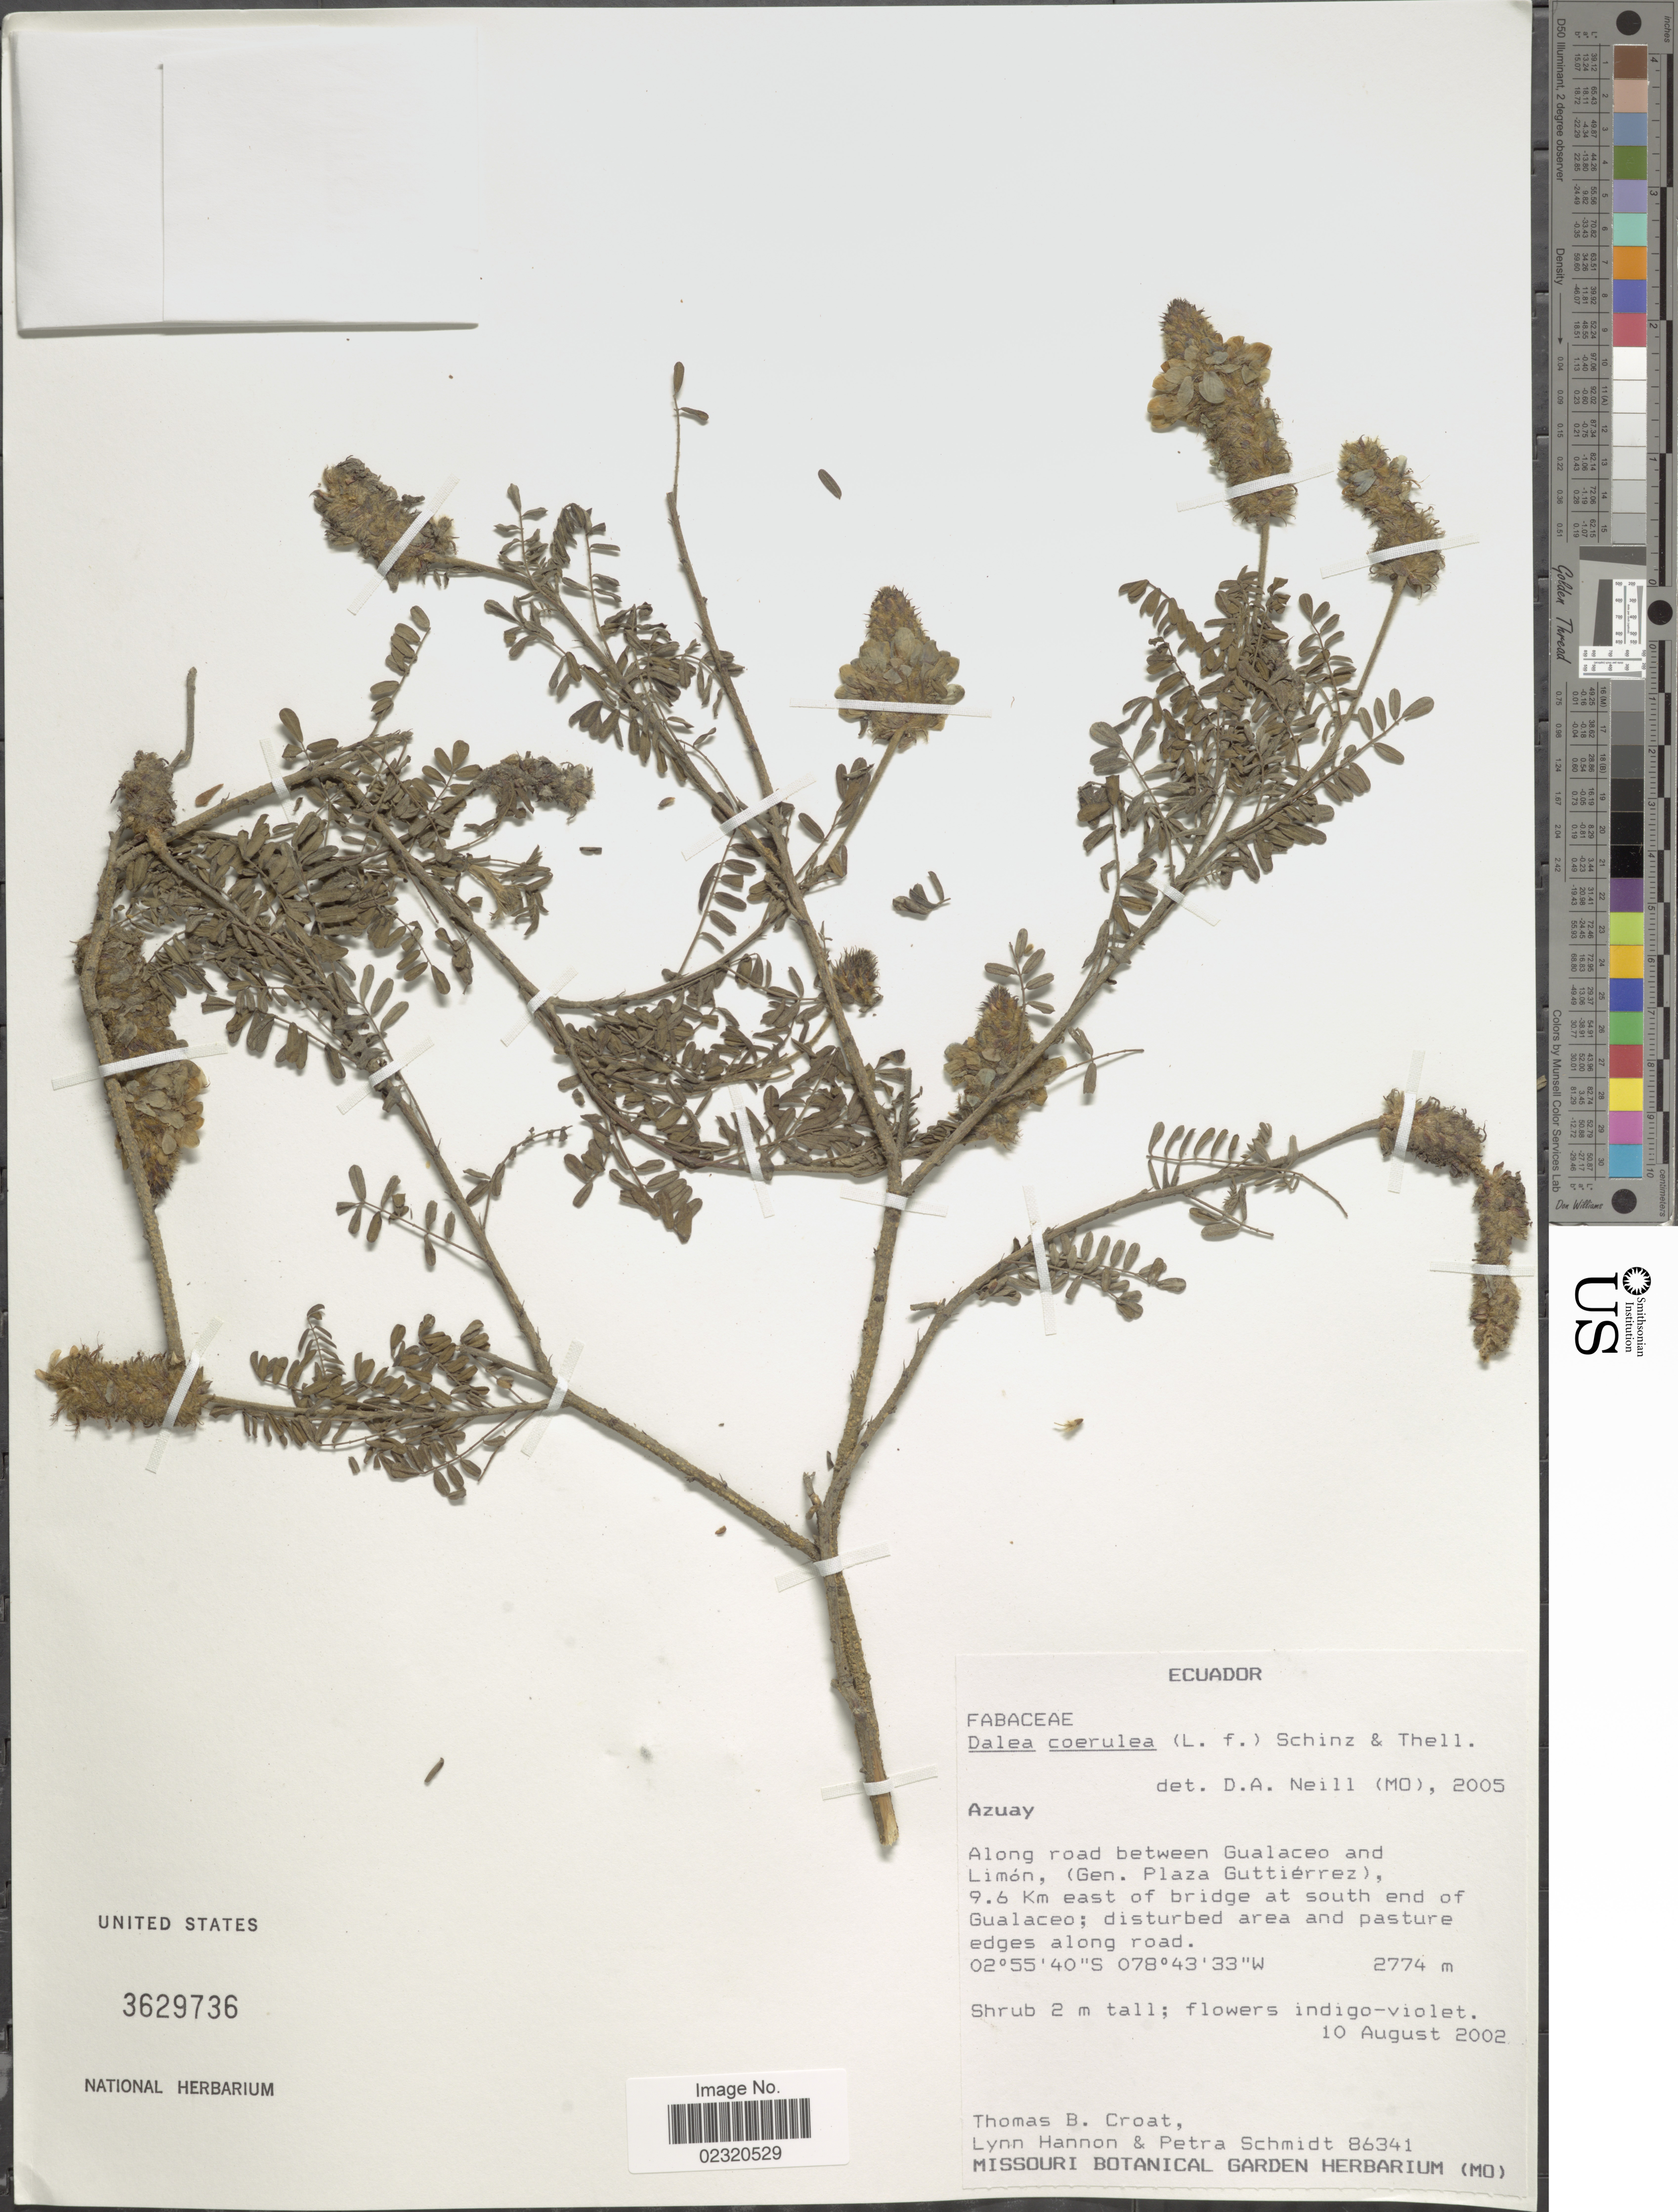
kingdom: Plantae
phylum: Tracheophyta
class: Magnoliopsida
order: Fabales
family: Fabaceae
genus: Dalea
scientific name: Dalea coerulea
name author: (L. f.) Schinz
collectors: T. B. Croat, L. Hannon & P. Schmidt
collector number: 86341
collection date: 2002-08-10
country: Ecuador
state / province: Azuay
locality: Along road between Gualaceo and Limon (Gen. Plaza Gutierrez), 9.6 km east of bridge at south end of Gualaceo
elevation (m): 2774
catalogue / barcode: US 3629736